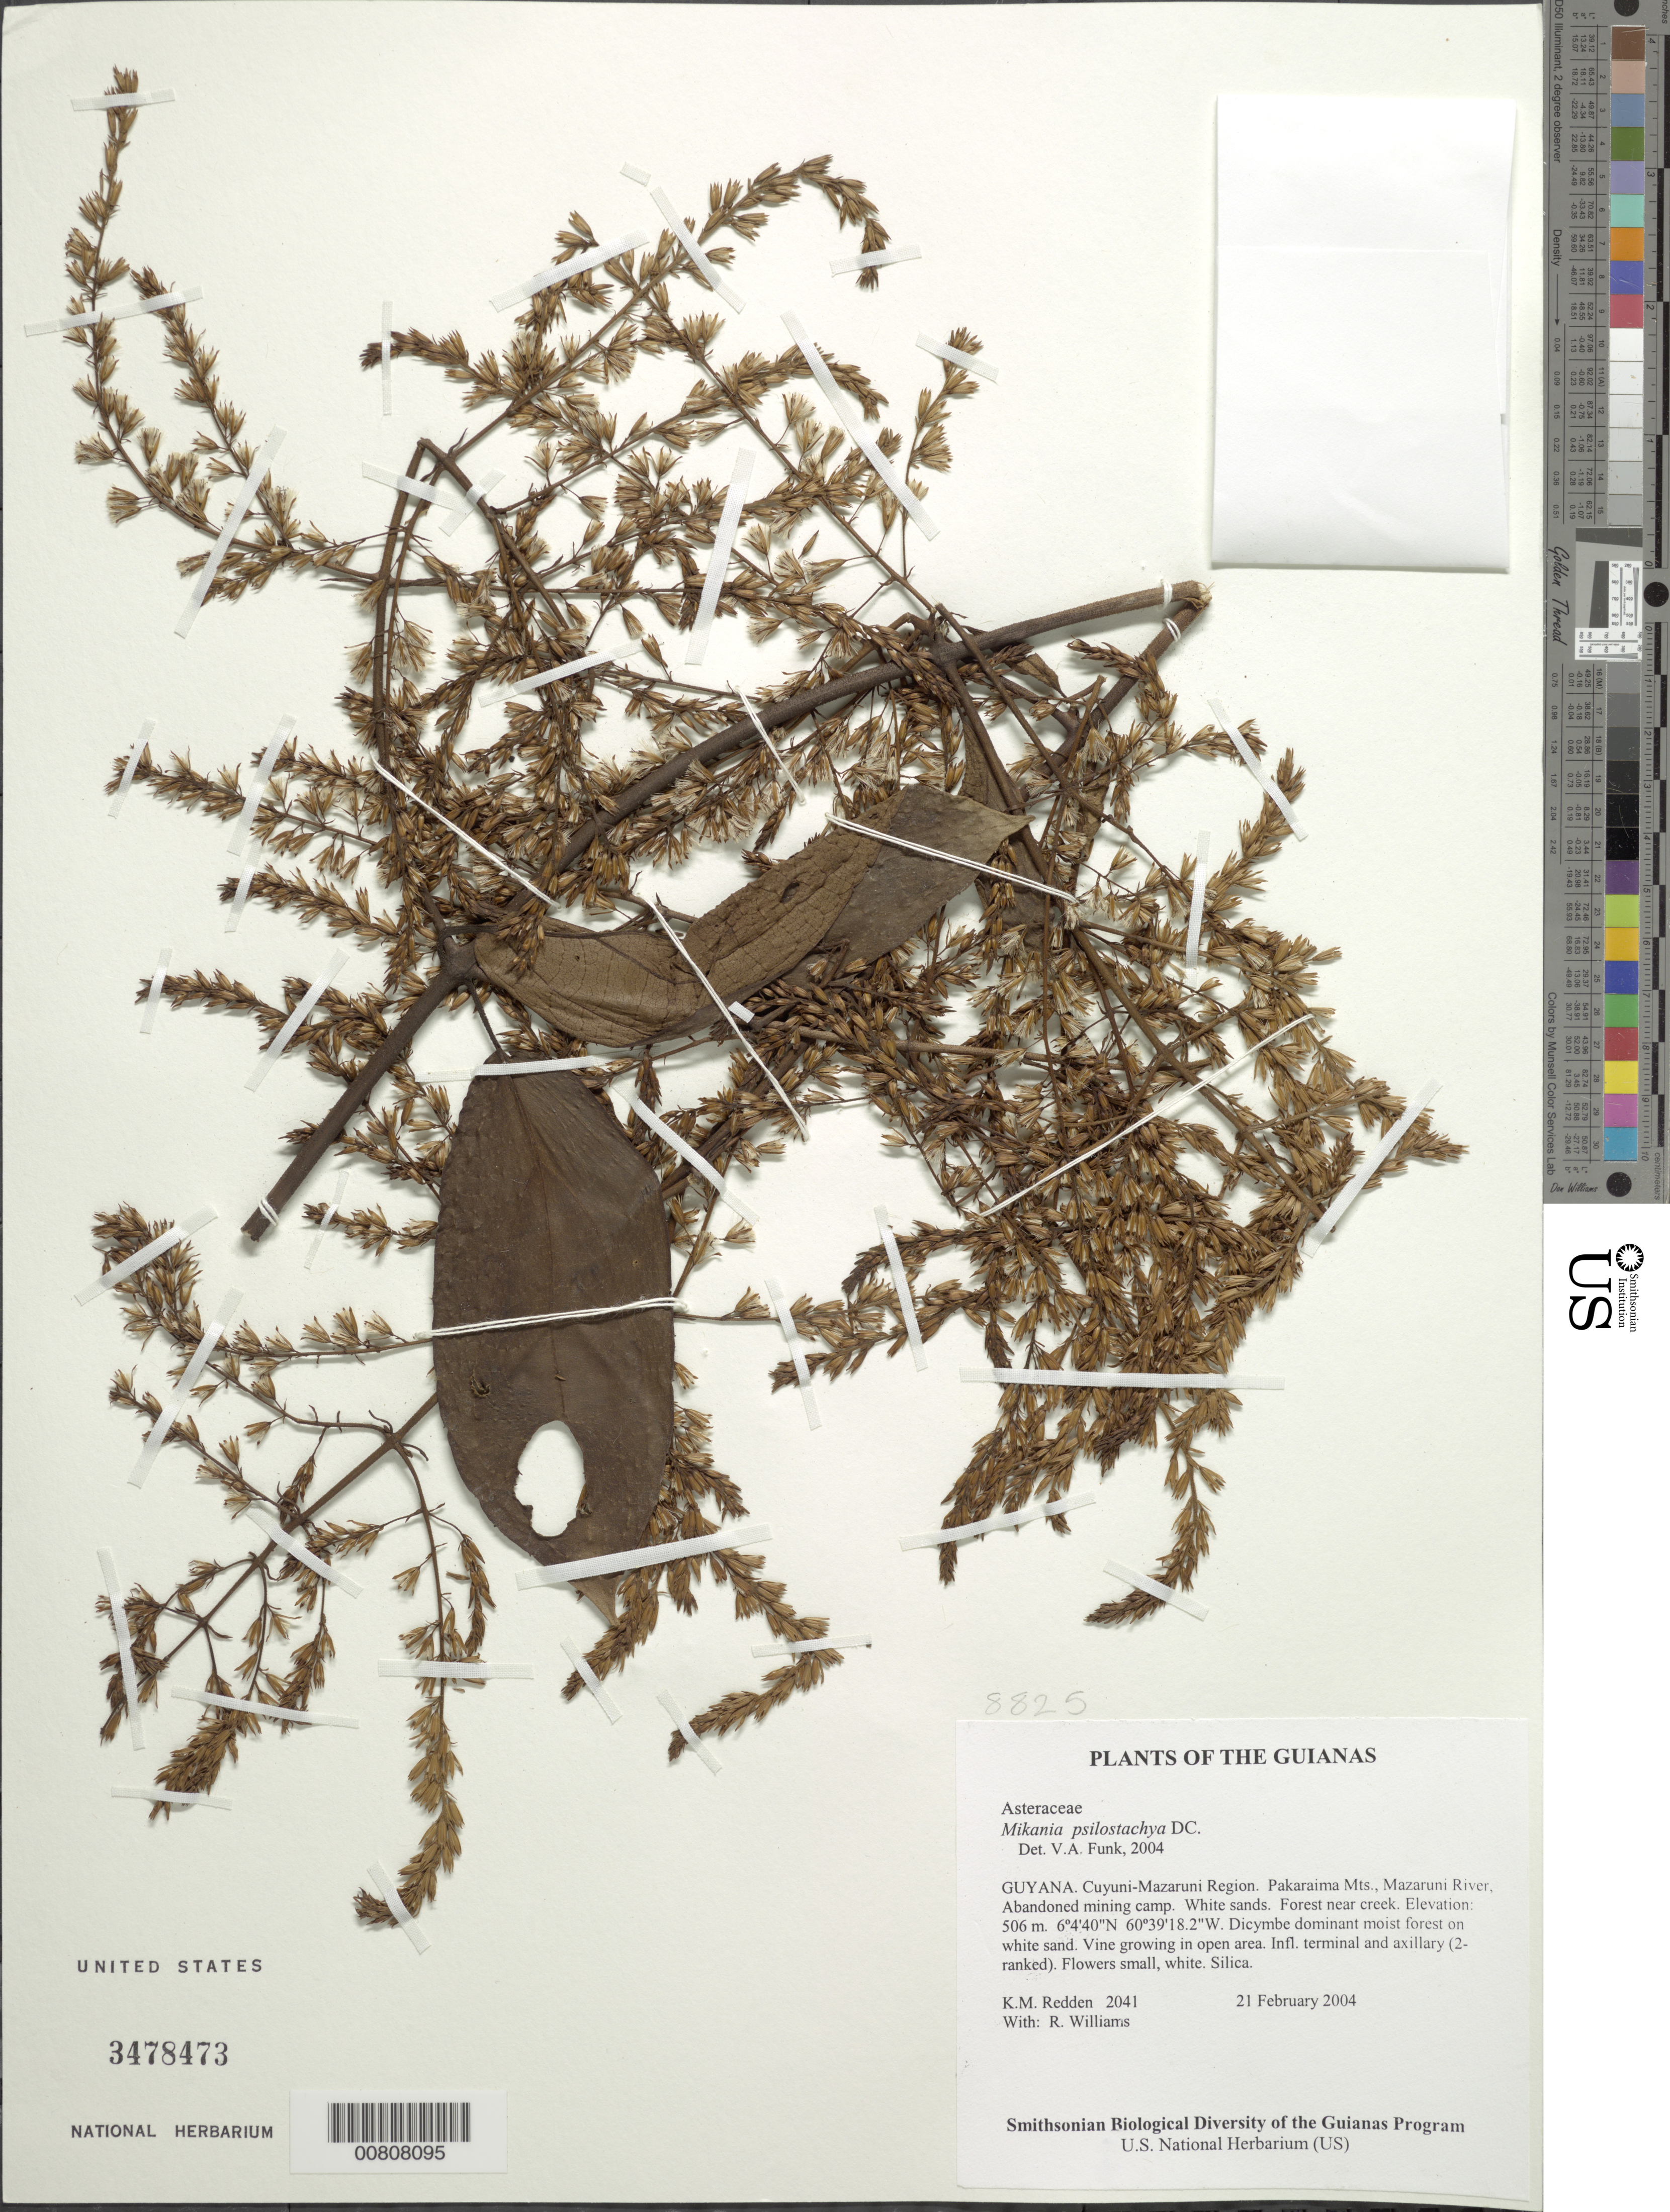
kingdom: Plantae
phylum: Tracheophyta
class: Magnoliopsida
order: Asterales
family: Asteraceae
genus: Mikania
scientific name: Mikania psilostachya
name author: DC.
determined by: Funk, Vicki A., (BOT), Smithsonian Institution - National Museum of Natural History (UNITED STATES)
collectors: K. M. Redden & R. Williams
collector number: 2041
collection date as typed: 21 February 2004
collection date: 2004-02-21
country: Guyana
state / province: Cuyuni-Mazaruni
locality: Pakaraima Mts., Mazaruni River. Abandoned mining camp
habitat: Dicymbe dominant moist forest on white sand. Forest near creek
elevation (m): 506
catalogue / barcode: US 3478473